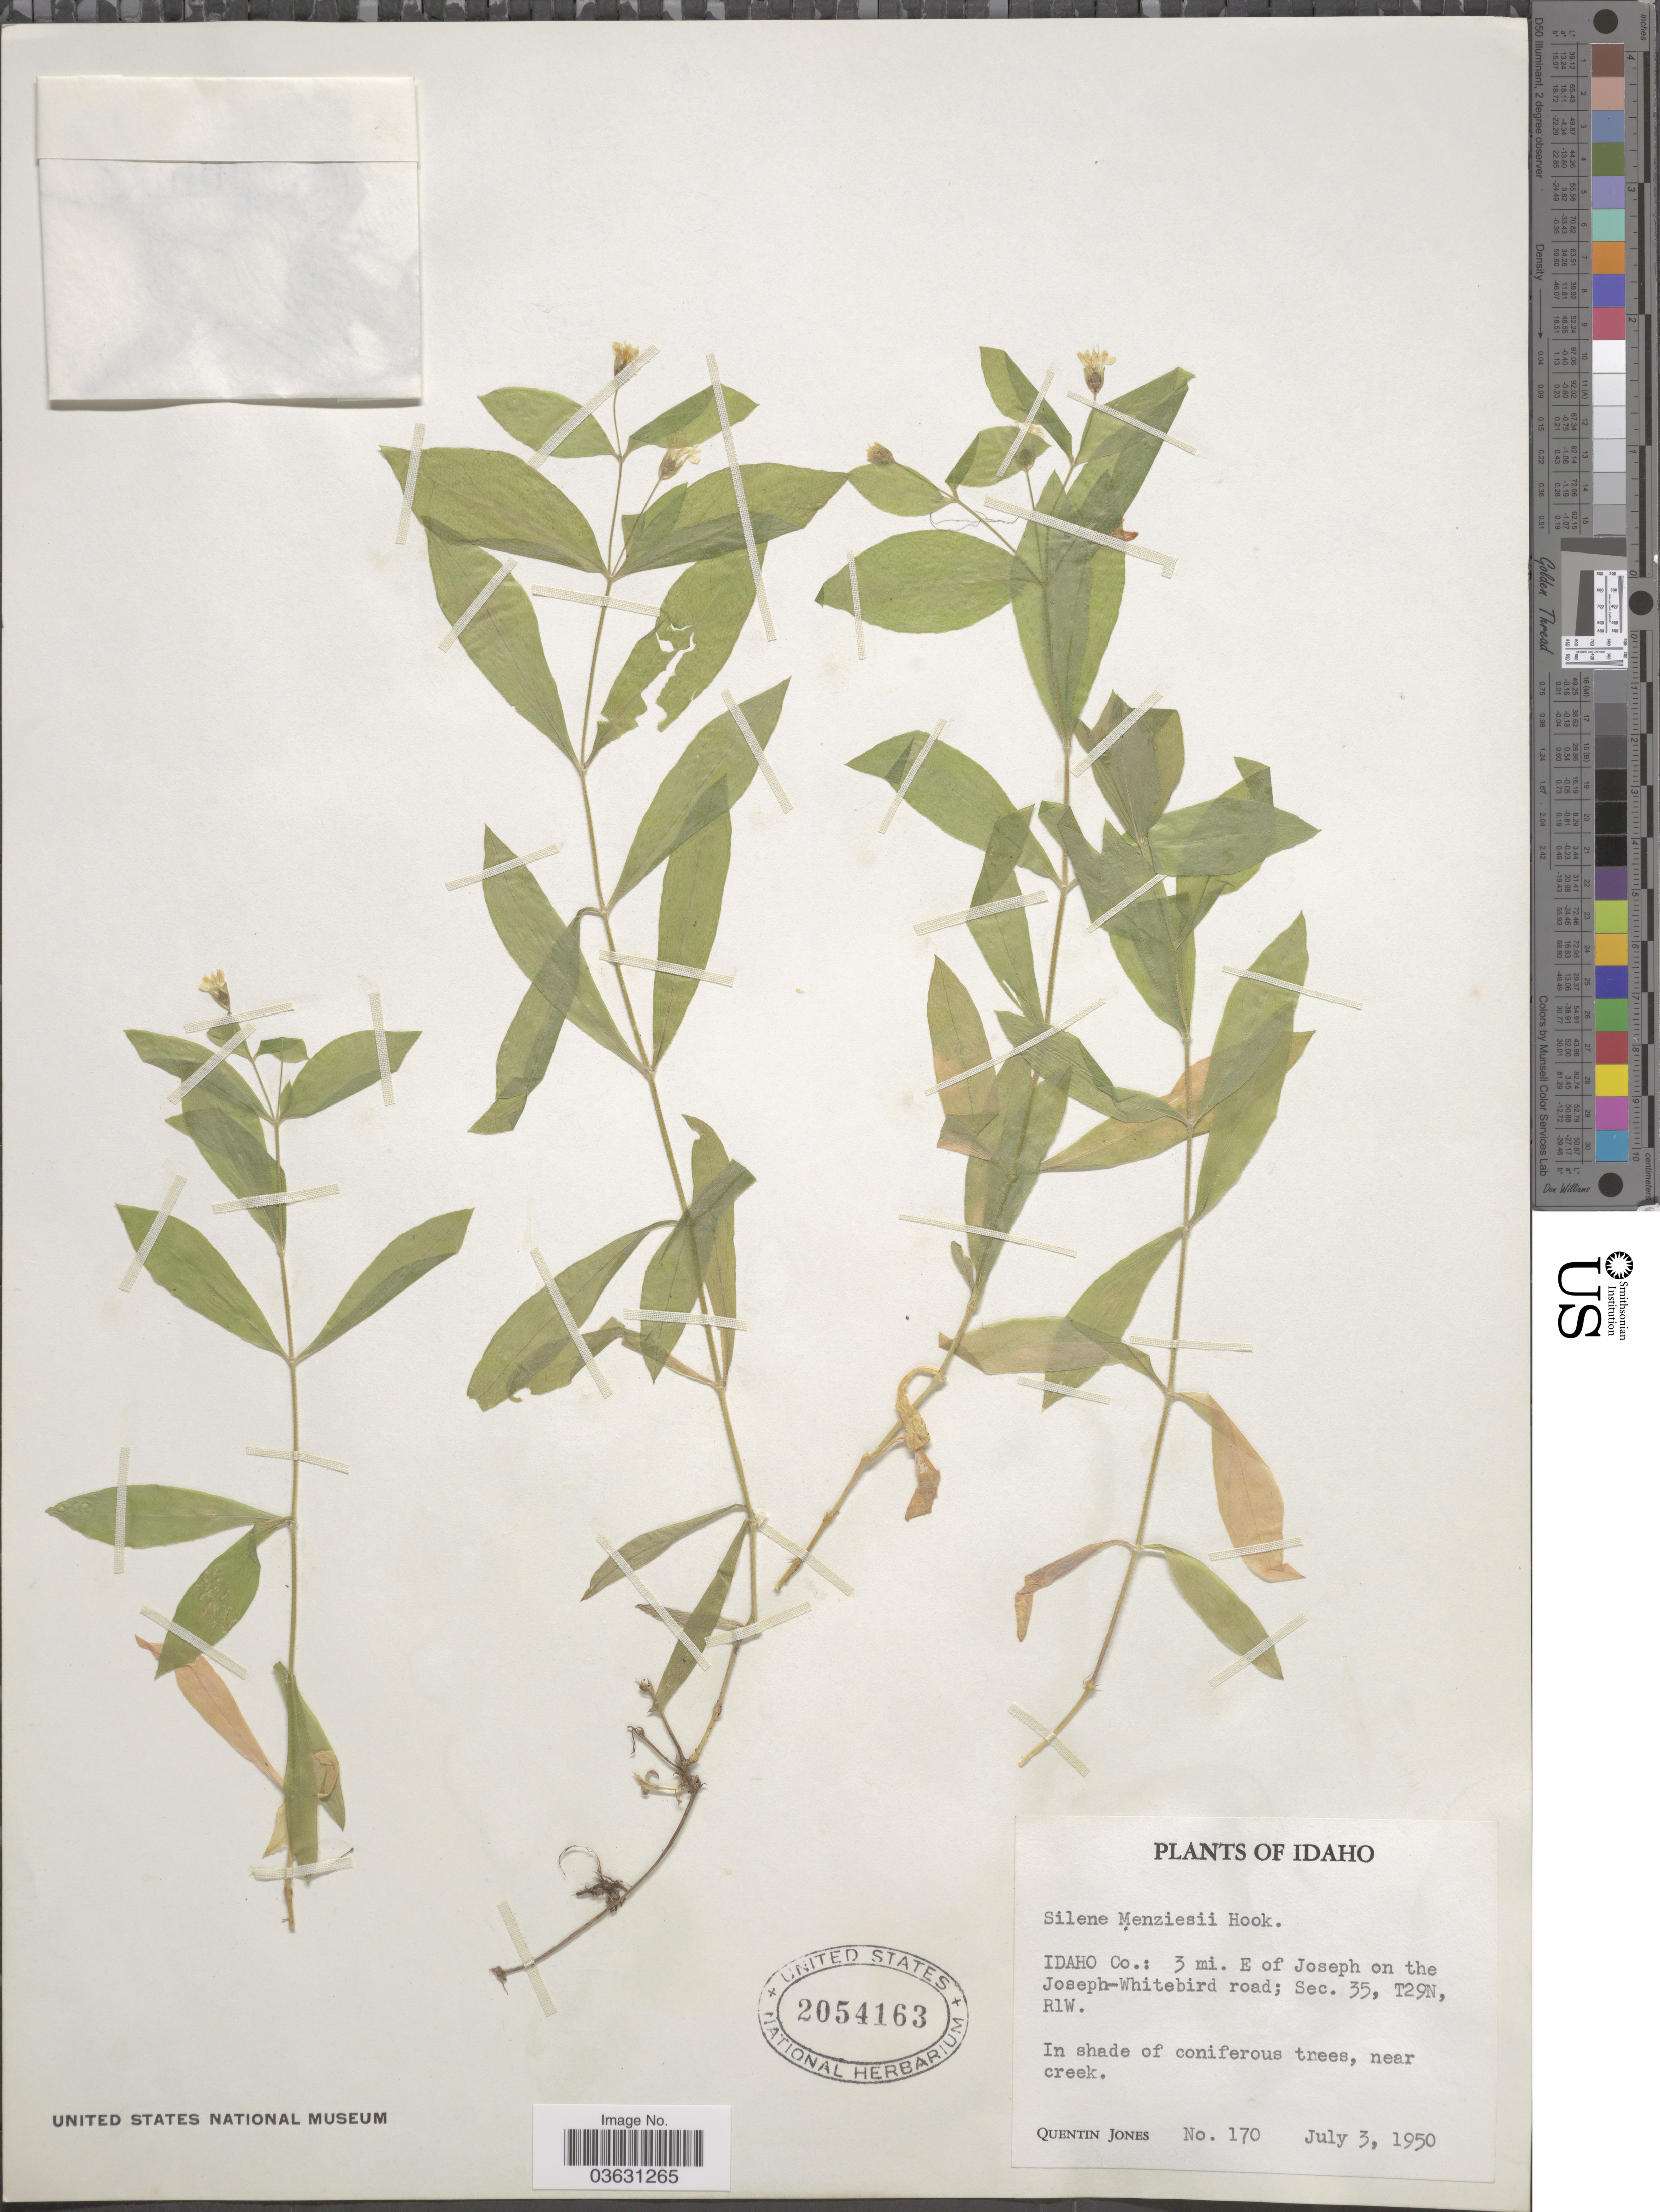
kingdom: Plantae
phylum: Tracheophyta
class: Magnoliopsida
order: Caryophyllales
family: Caryophyllaceae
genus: Silene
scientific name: Silene menziesii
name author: Hook.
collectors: Q. Jones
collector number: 170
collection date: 1950-07-03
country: United States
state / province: Idaho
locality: Idaho Co.: 3 mi. E of Joseph on the Joseph-Whitebird road; Sec. 35, T29N, R1W.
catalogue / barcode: US 2054163